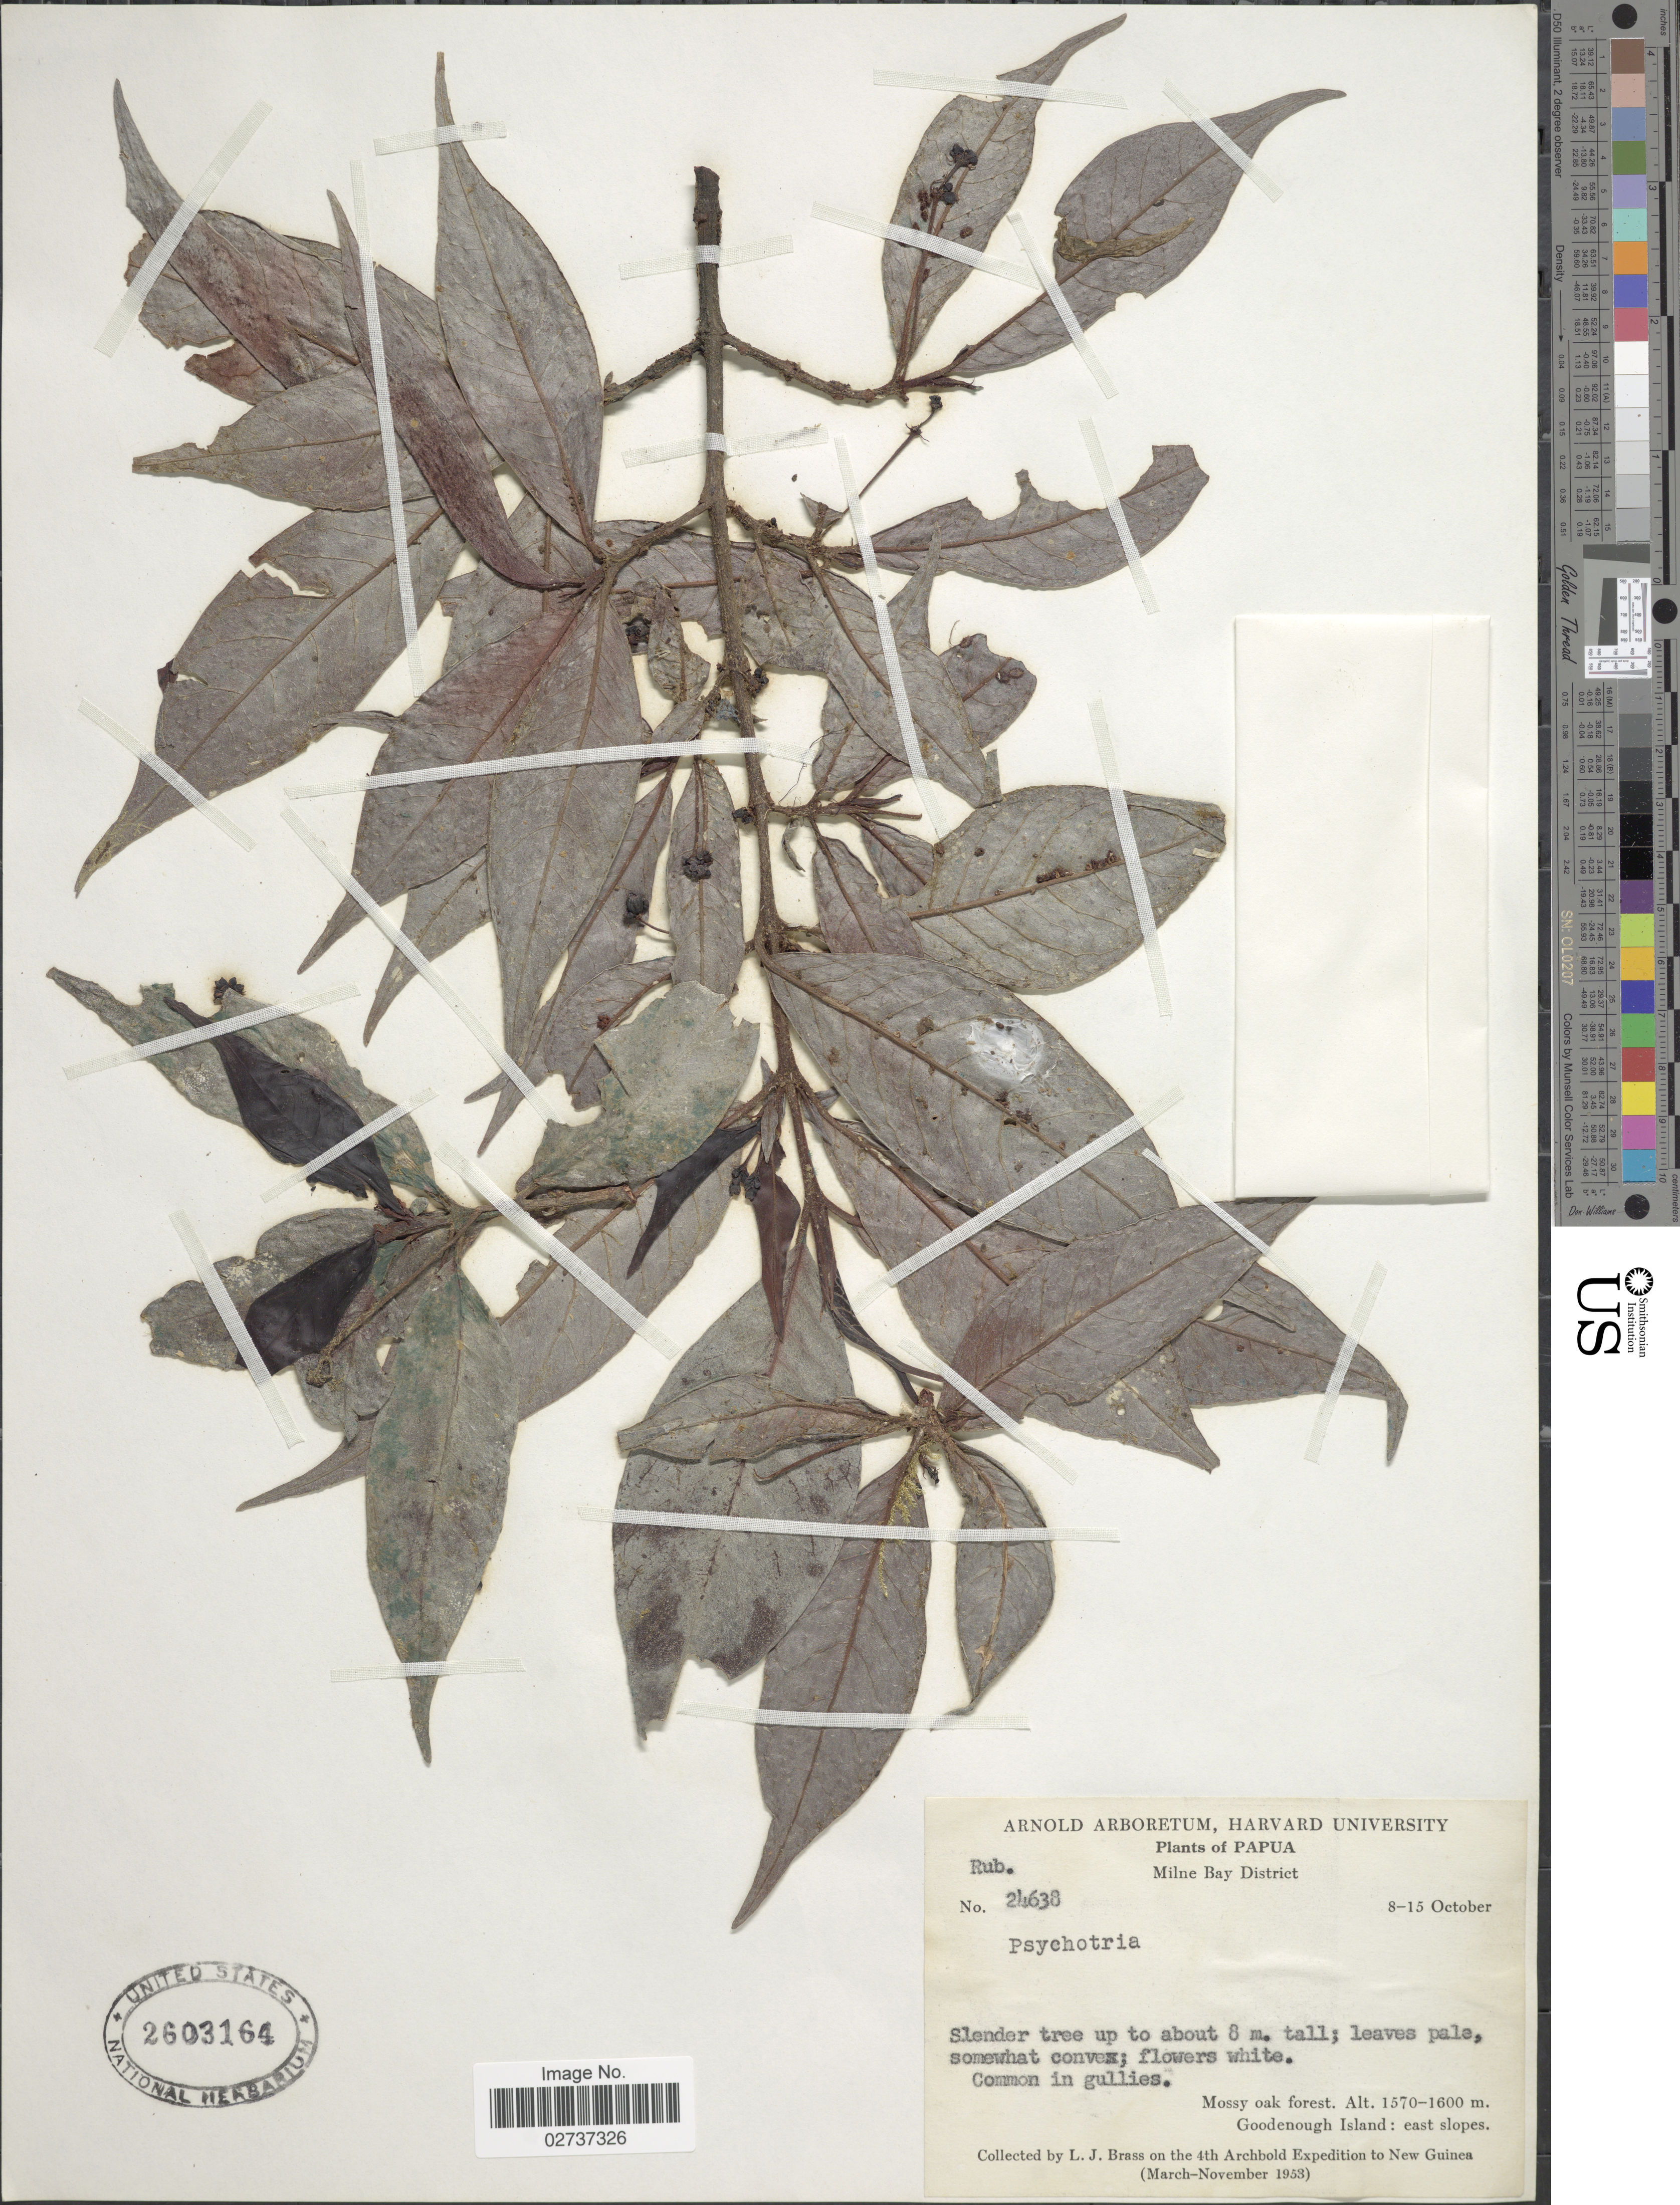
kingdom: Plantae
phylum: Tracheophyta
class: Magnoliopsida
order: Gentianales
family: Rubiaceae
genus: Psychotria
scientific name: Psychotria sp.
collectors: L. J. Brass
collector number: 24638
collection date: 1953-10-08/1953-10-15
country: Papua New Guinea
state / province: Milne Bay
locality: Papua. Milne Bay District. Moosy oak forest. Goodenough Island: east slopes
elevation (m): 1570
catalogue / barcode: US 2603164